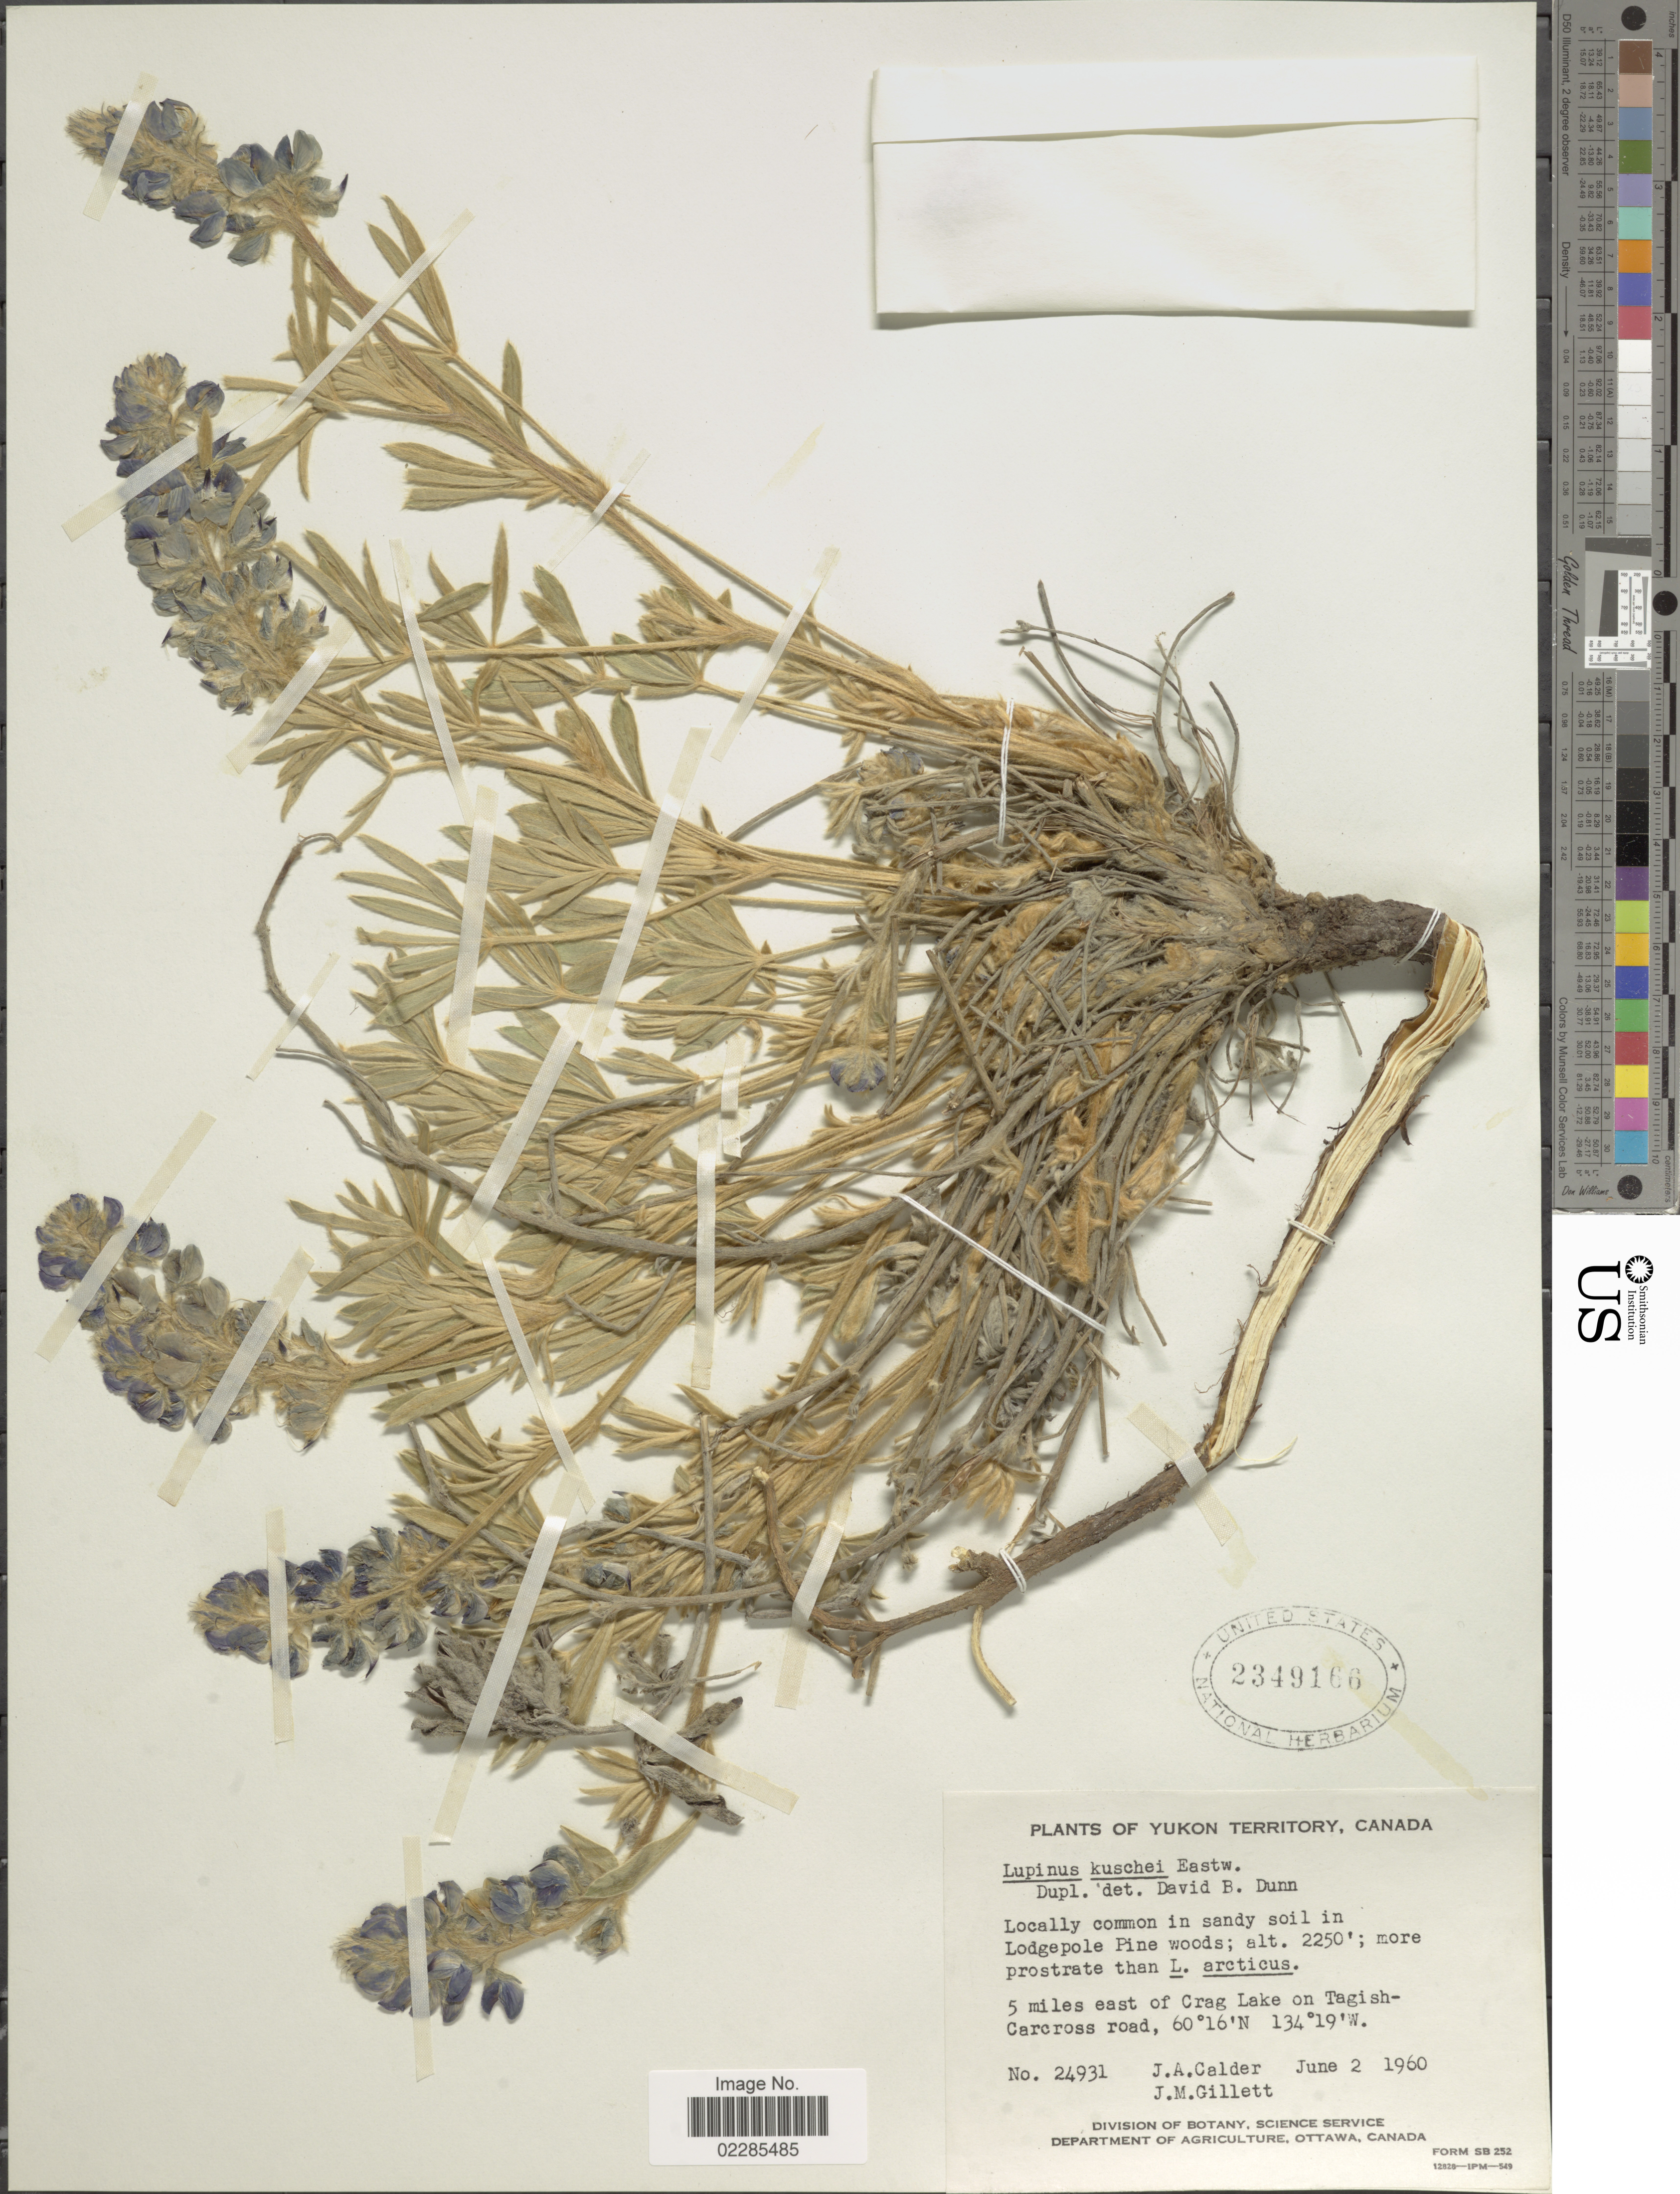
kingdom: Plantae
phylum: Tracheophyta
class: Magnoliopsida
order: Fabales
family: Fabaceae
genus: Lupinus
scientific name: Lupinus kuschei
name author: Eastw.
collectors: J. A. Calder & J. M. Gillett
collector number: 24931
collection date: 1960-06-02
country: Canada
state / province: Yukon Territory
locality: Locally common in sandy soil in Lodgepole Pine woods5 miles east of Crag Lake on Tagish-Carcross road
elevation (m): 686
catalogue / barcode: US 2349166